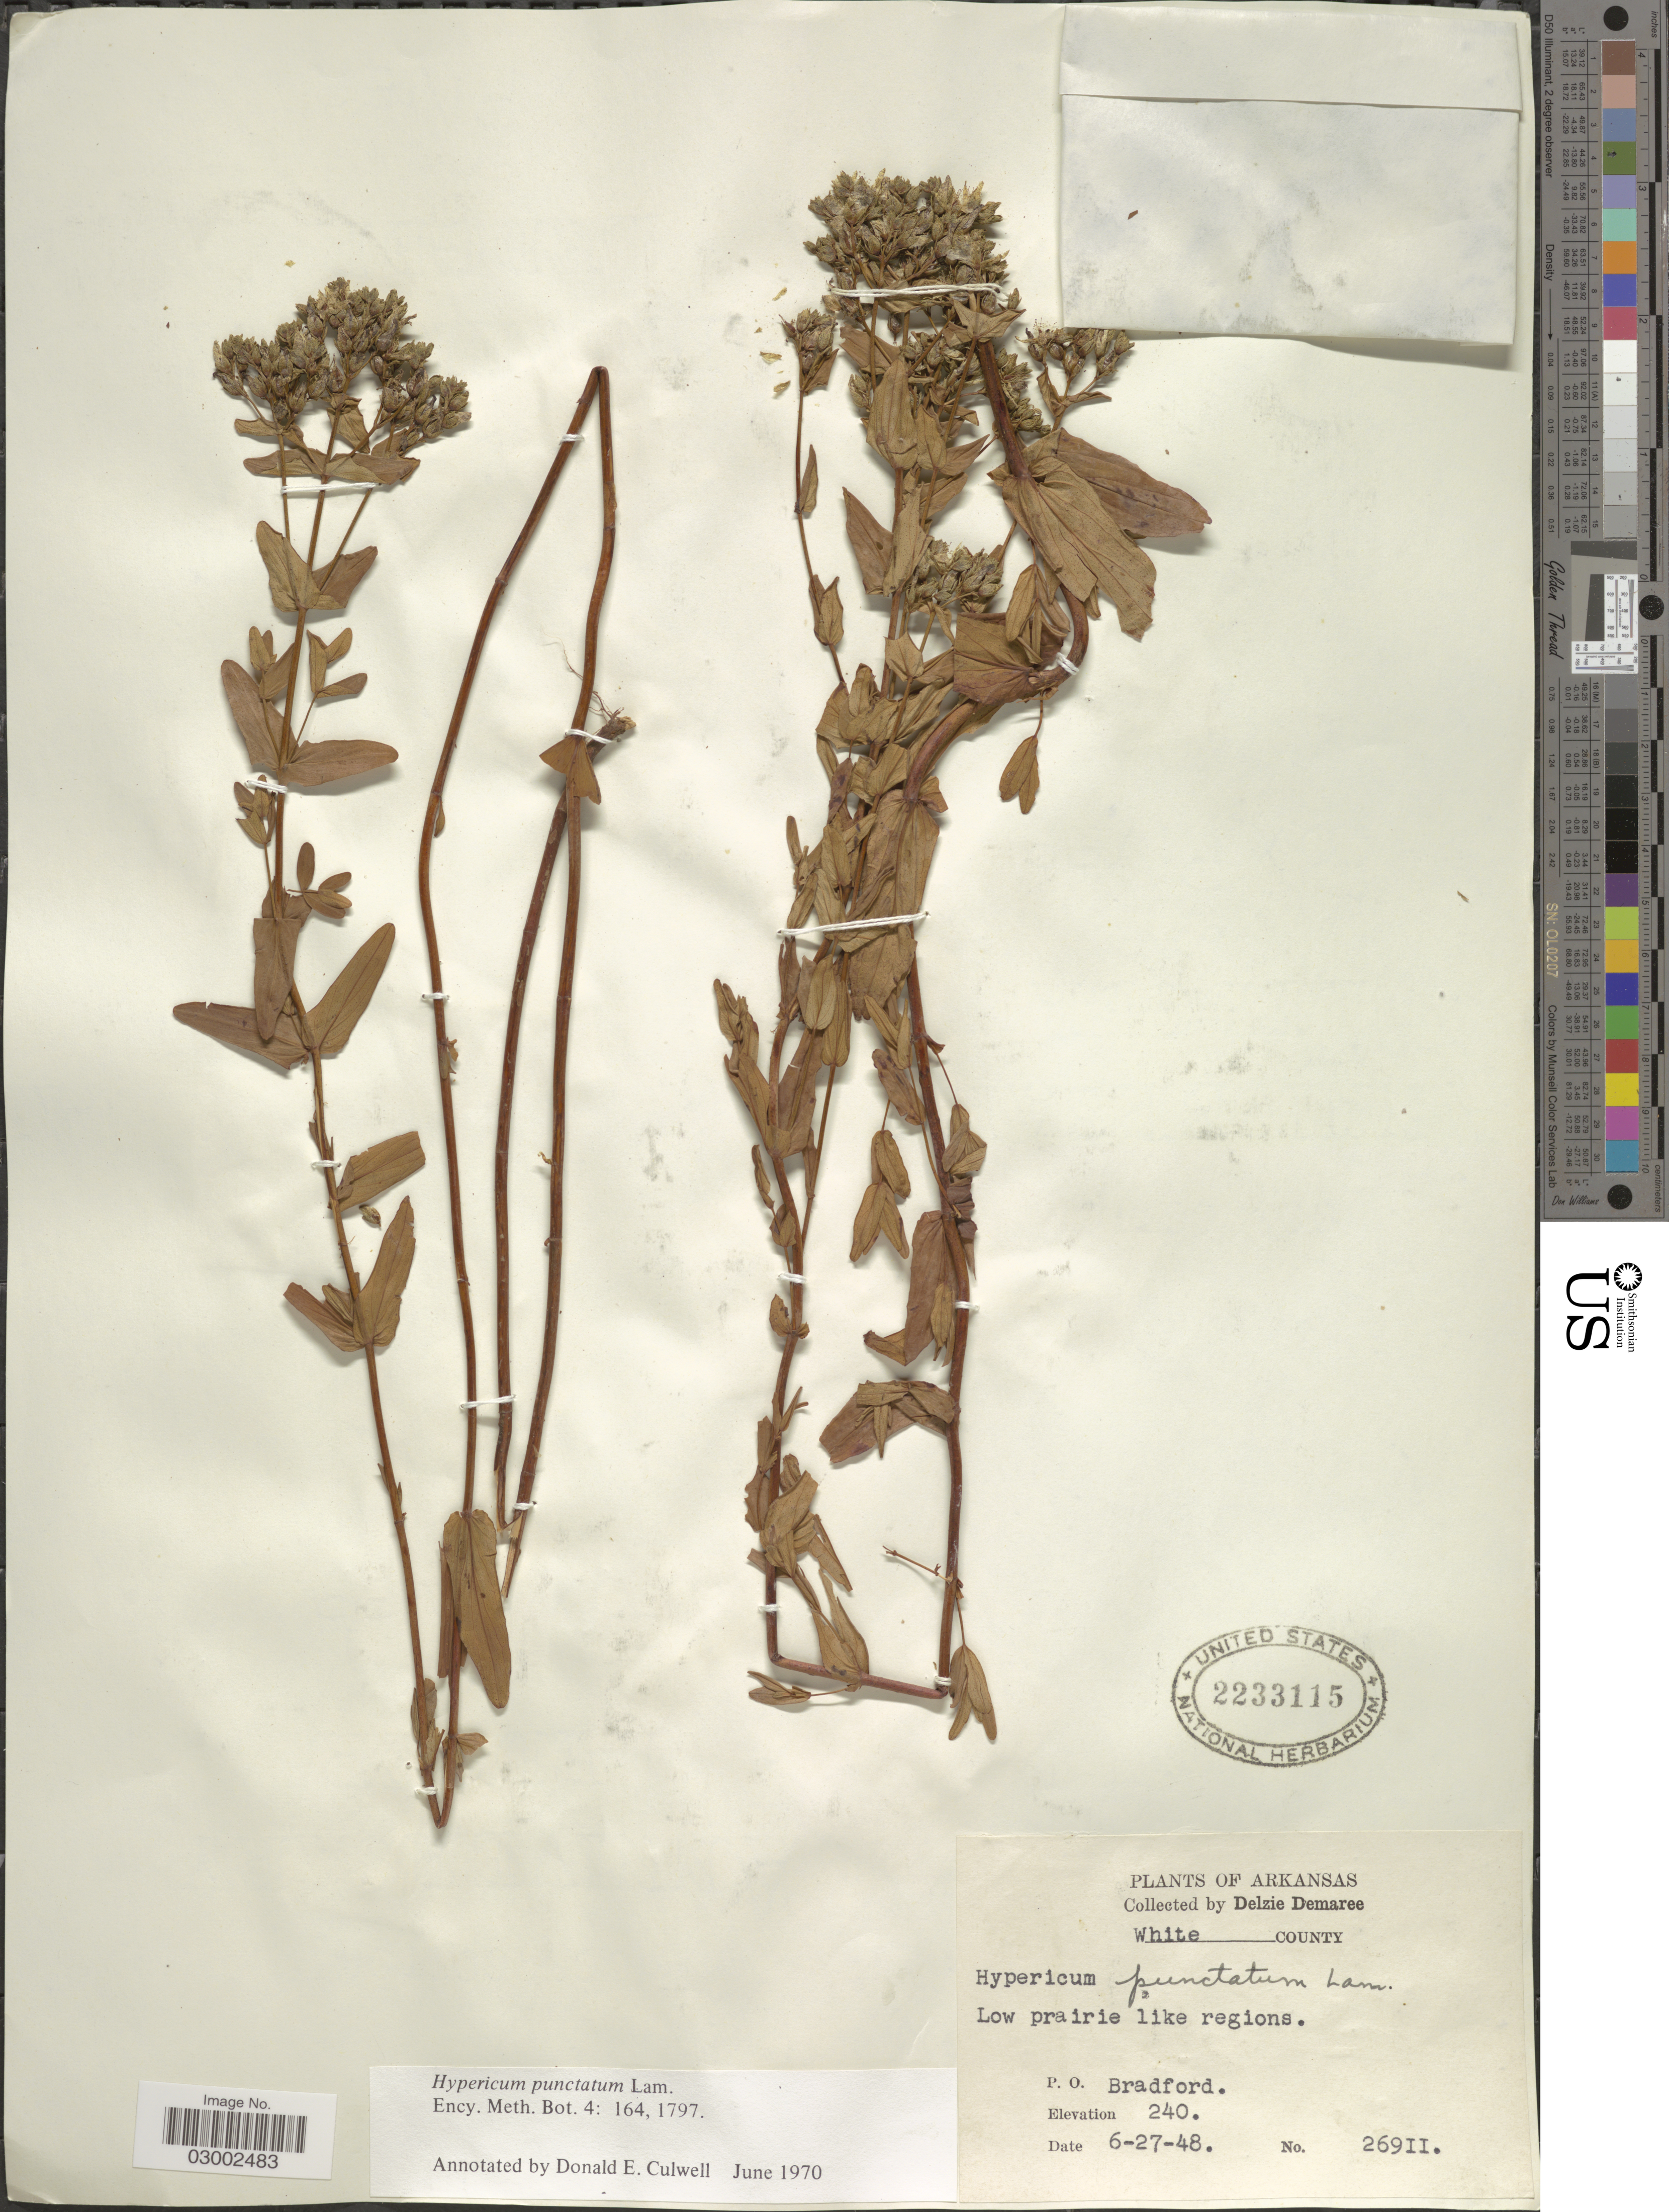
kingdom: Plantae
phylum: Tracheophyta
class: Magnoliopsida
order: Malpighiales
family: Hypericaceae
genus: Hypericum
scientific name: Hypericum punctatum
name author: Lam.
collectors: D. Demaree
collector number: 26911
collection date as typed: Transcribed d/m/y: 27/6/48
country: United States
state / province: Arkansas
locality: White County. P. O. Bradford.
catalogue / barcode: US 2233115